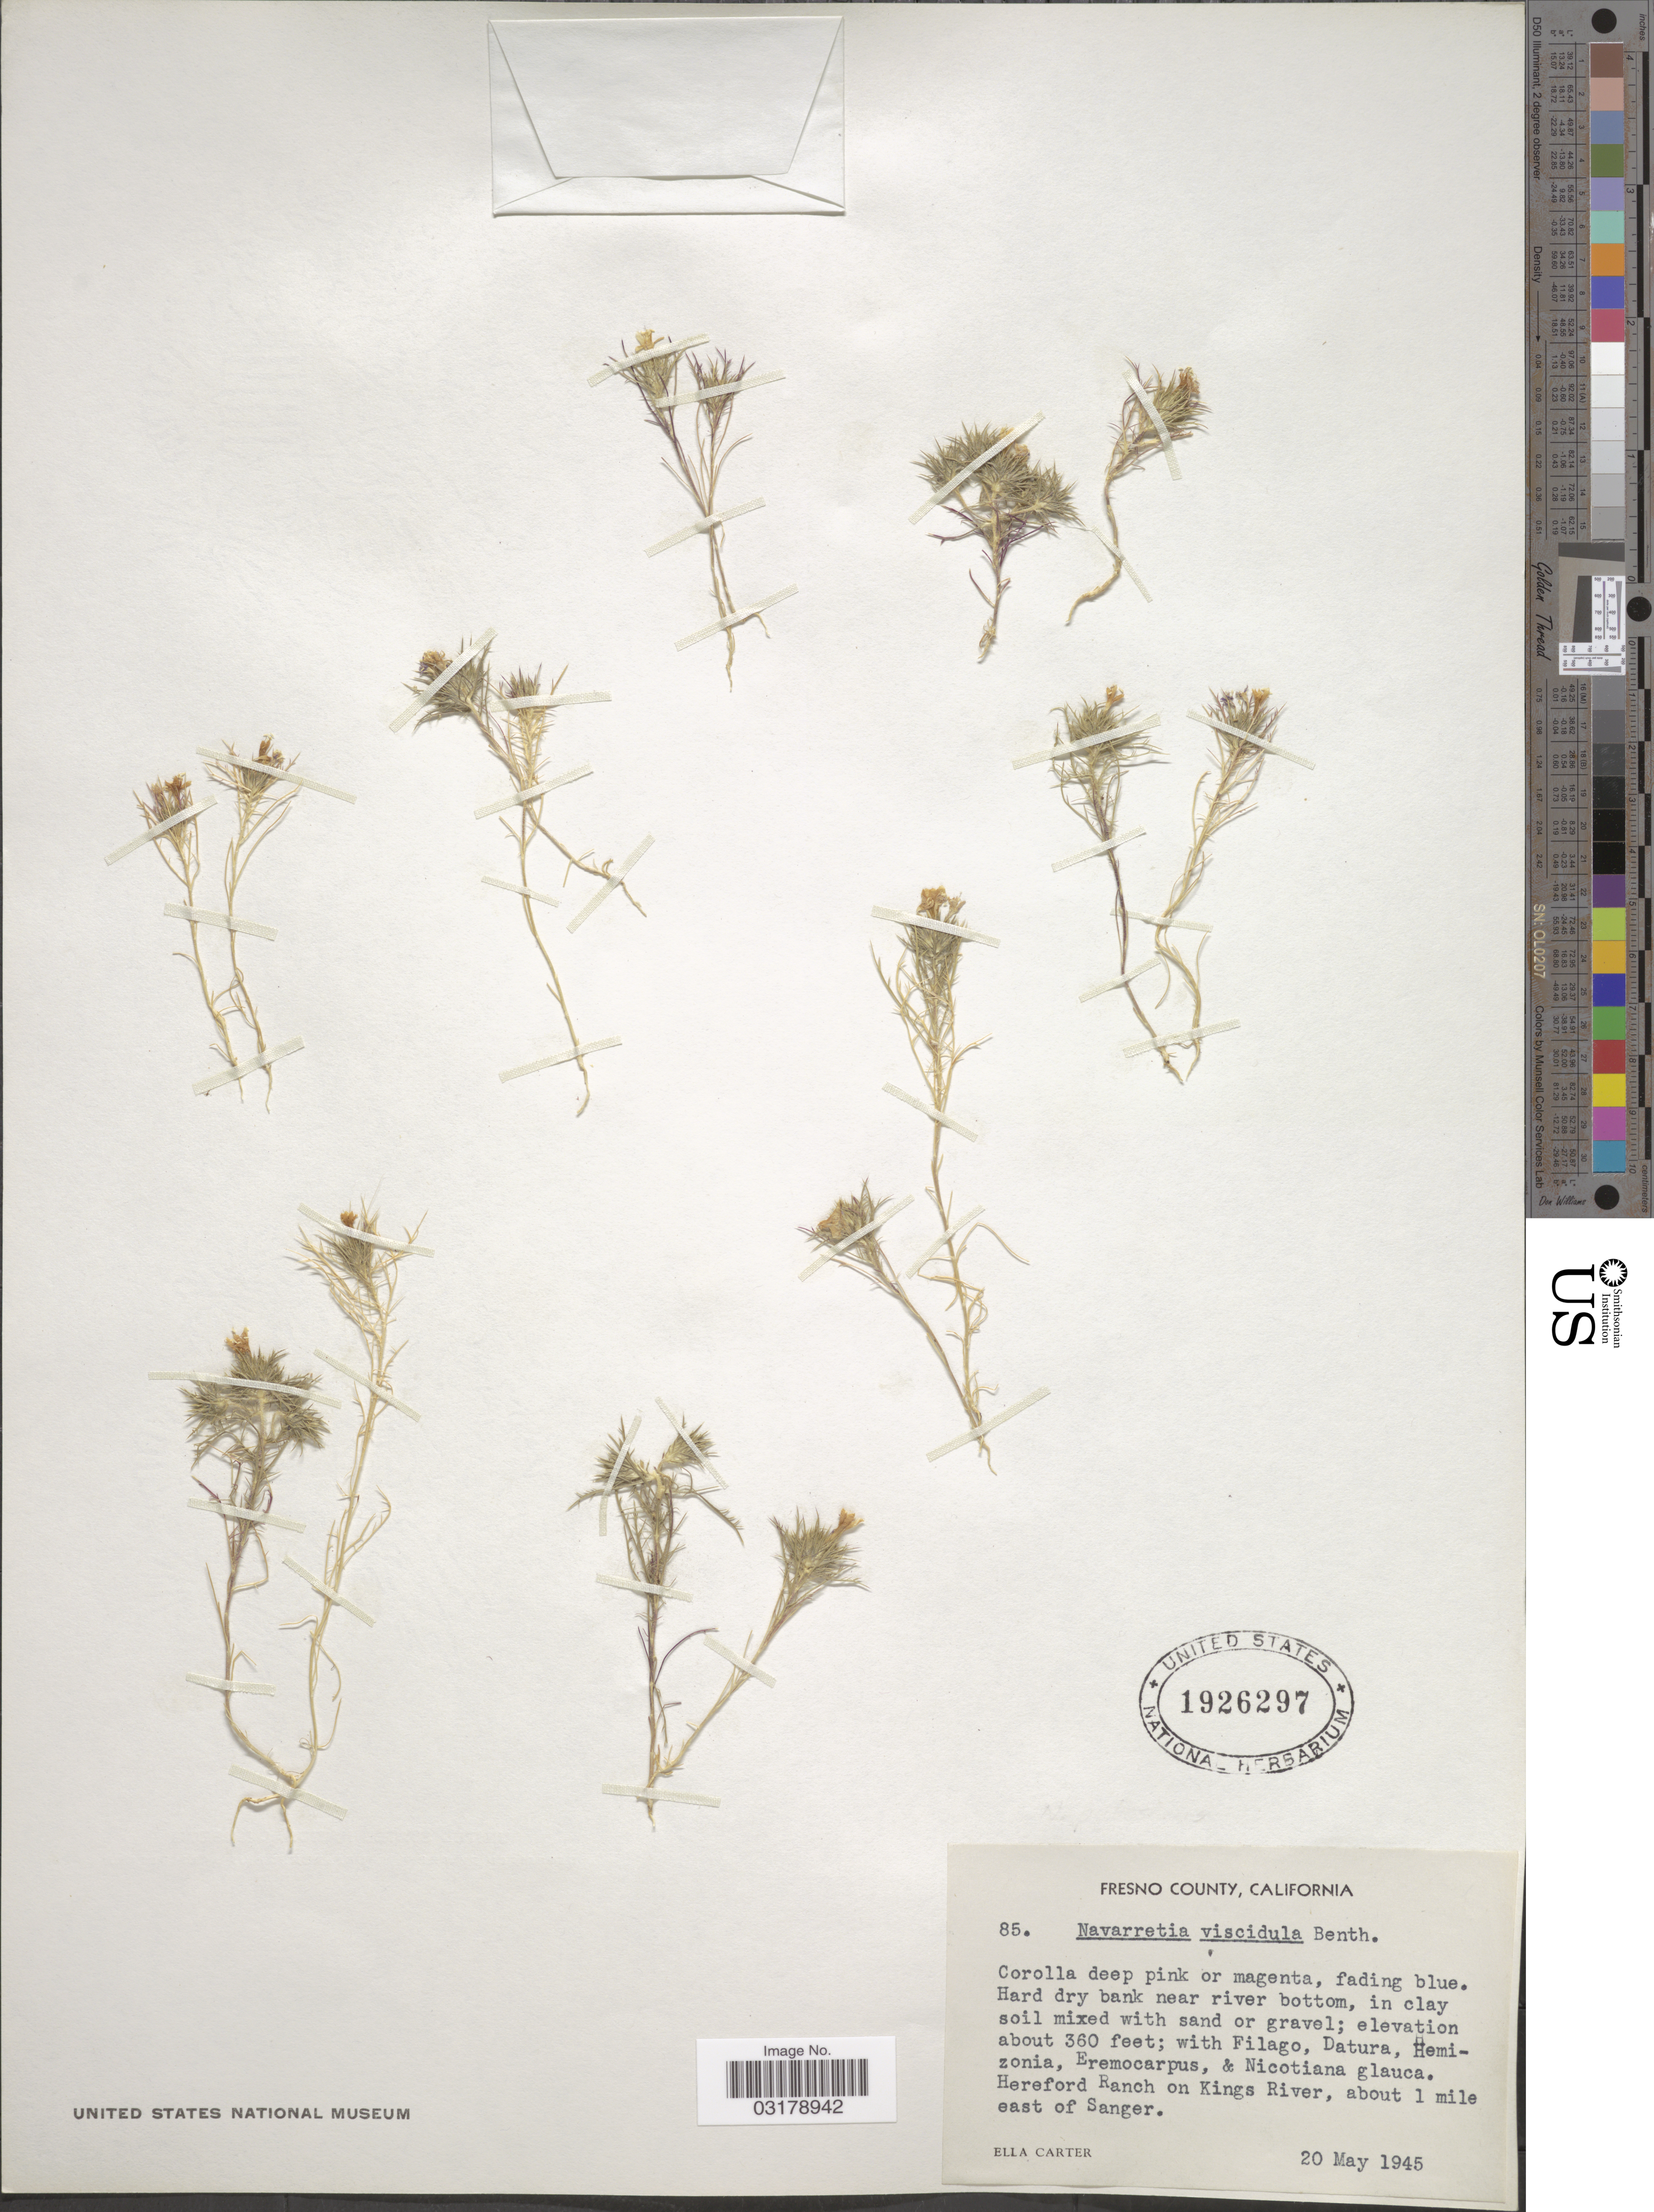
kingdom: Plantae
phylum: Tracheophyta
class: Magnoliopsida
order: Ericales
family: Polemoniaceae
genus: Navarretia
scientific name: Navarretia viscidula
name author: Benth.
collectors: E. Carter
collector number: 85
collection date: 1945-05-20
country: United States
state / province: California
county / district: Fresno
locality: Fresno County. Hereford Ranch on Kings River, about 1 mile east of Sanger.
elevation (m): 110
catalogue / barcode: US 1926297